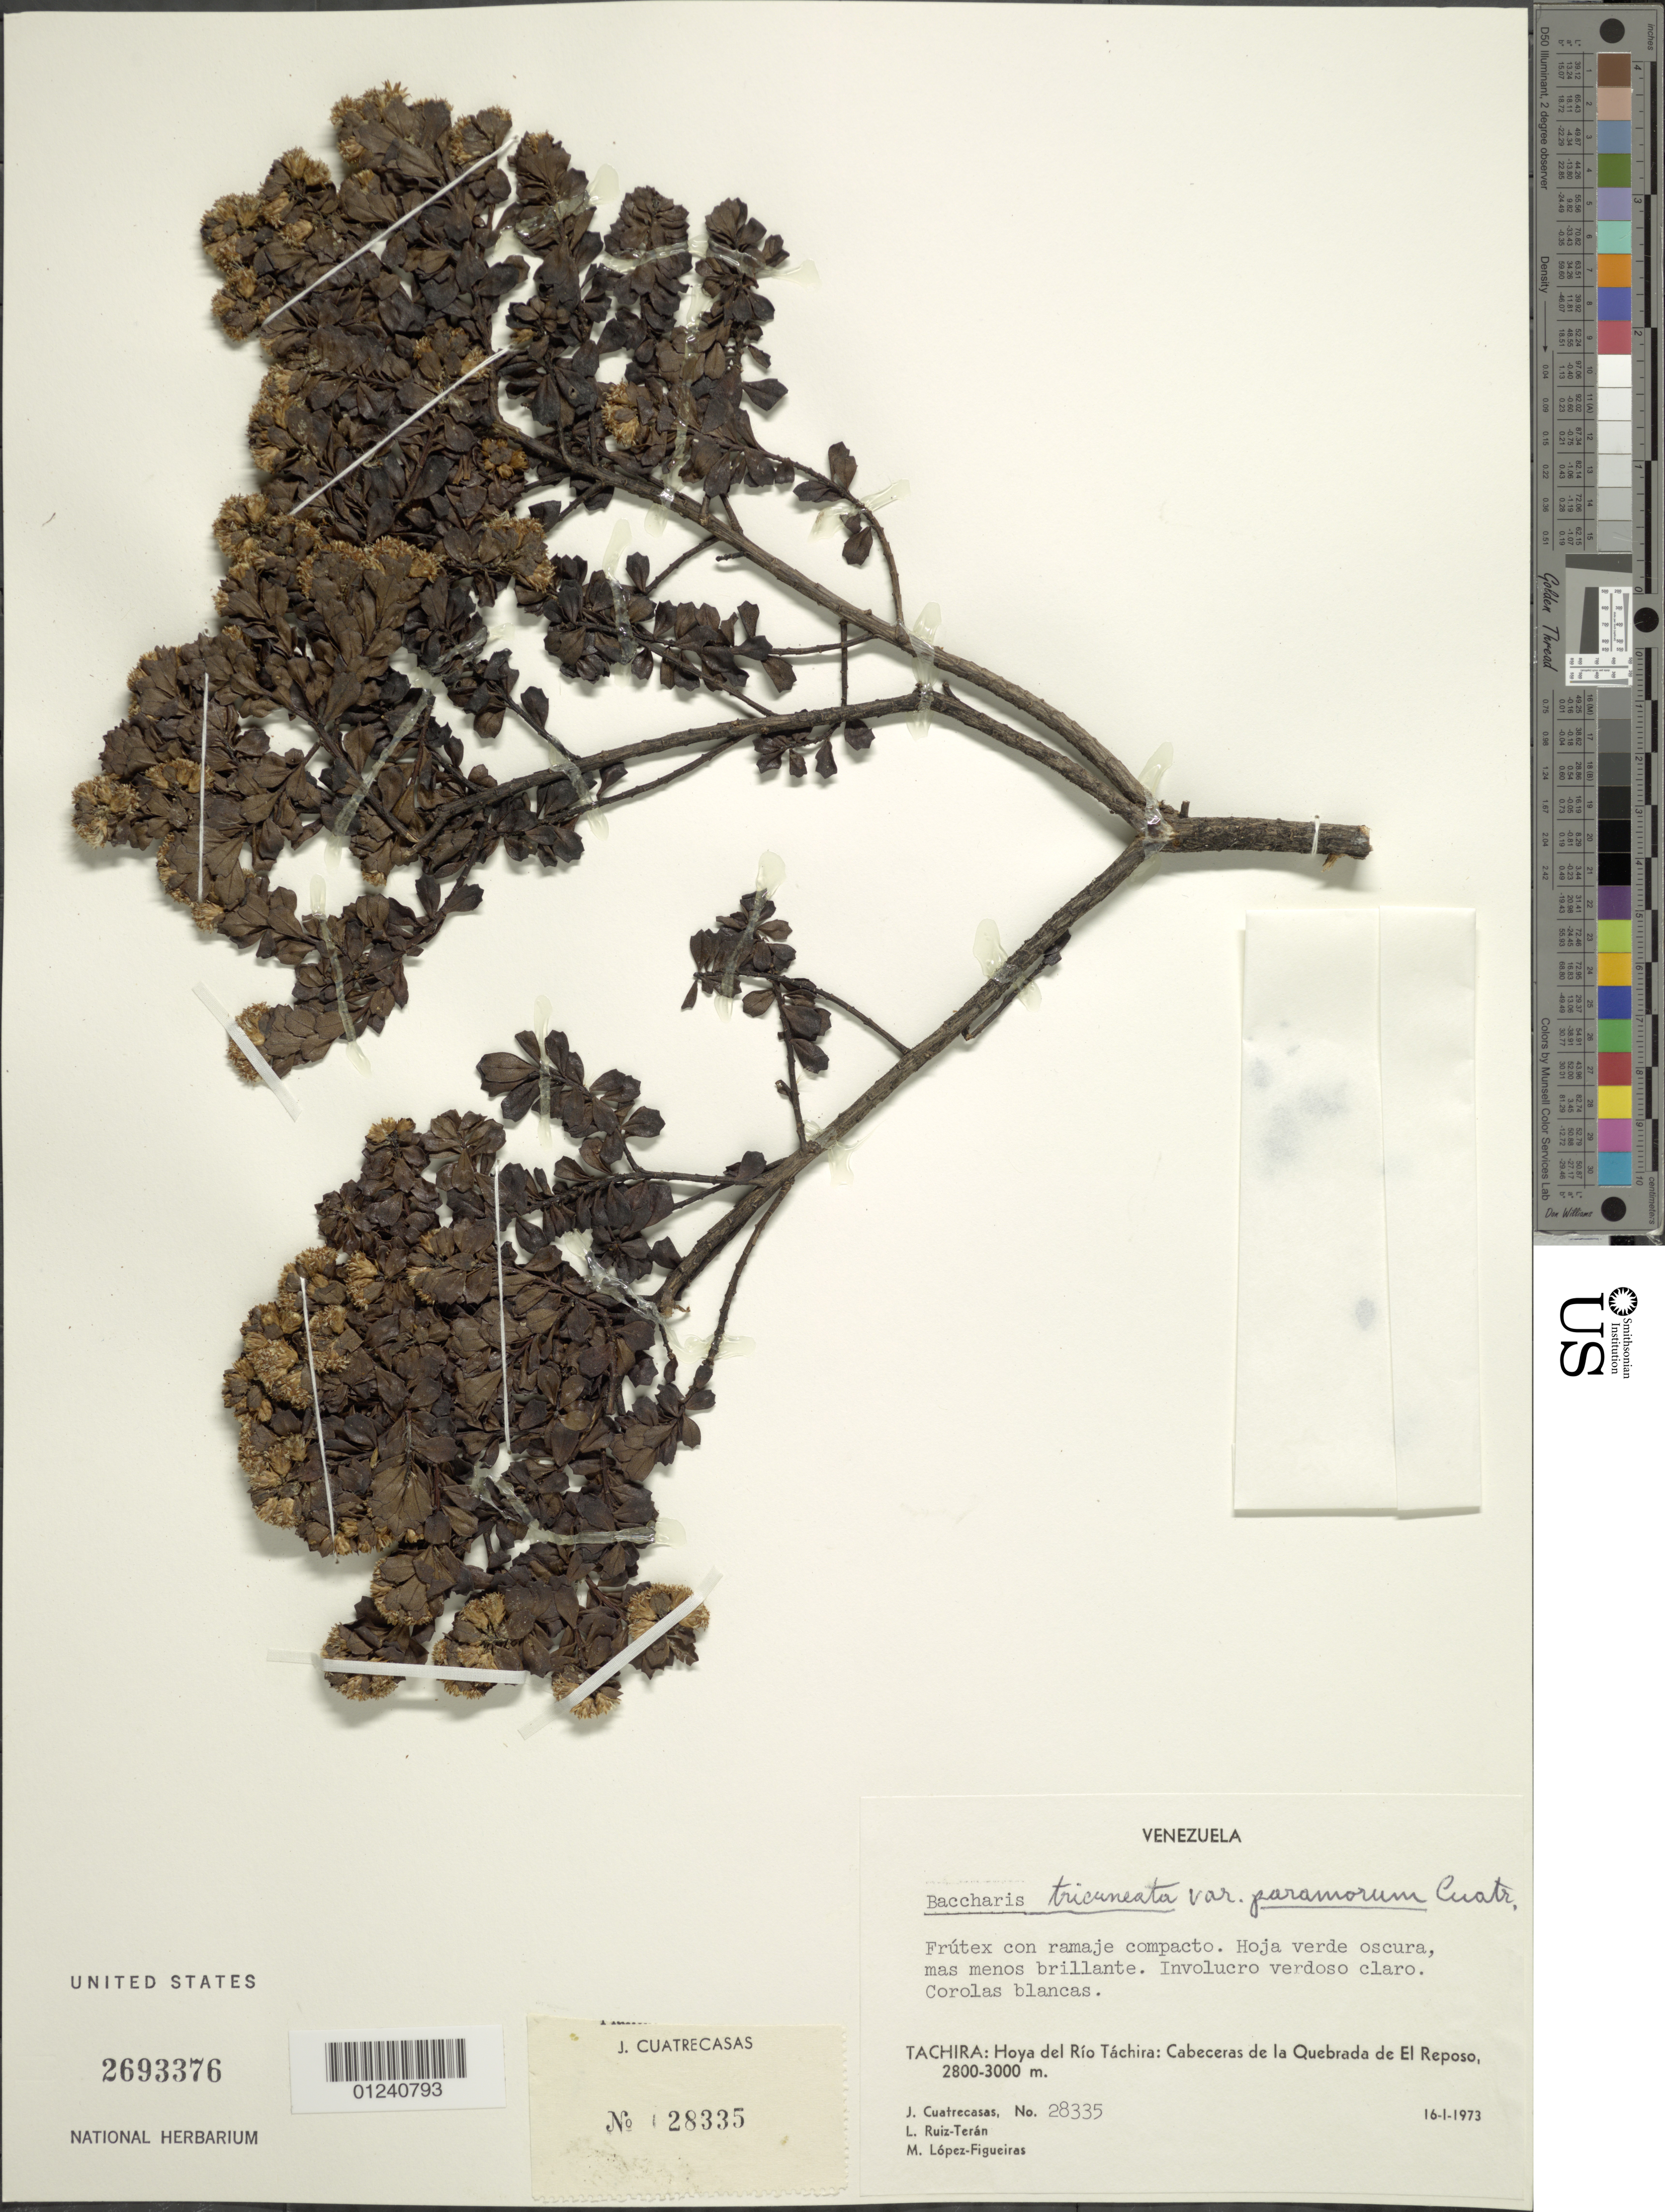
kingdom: Plantae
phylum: Tracheophyta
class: Magnoliopsida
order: Asterales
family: Asteraceae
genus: Baccharis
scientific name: Baccharis tricuneata var. paramorum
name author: Cuatrec.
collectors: J. Cuatrecasas, L. E. Ruíz-Terán & M. López Figueiras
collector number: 28335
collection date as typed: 16 Jan 1973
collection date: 1973-01-16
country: Venezuela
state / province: Tachira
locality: Hoya del Río Tachira: cabeceras de la Quebrada de El Reposo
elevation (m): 2800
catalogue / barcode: US 2693376